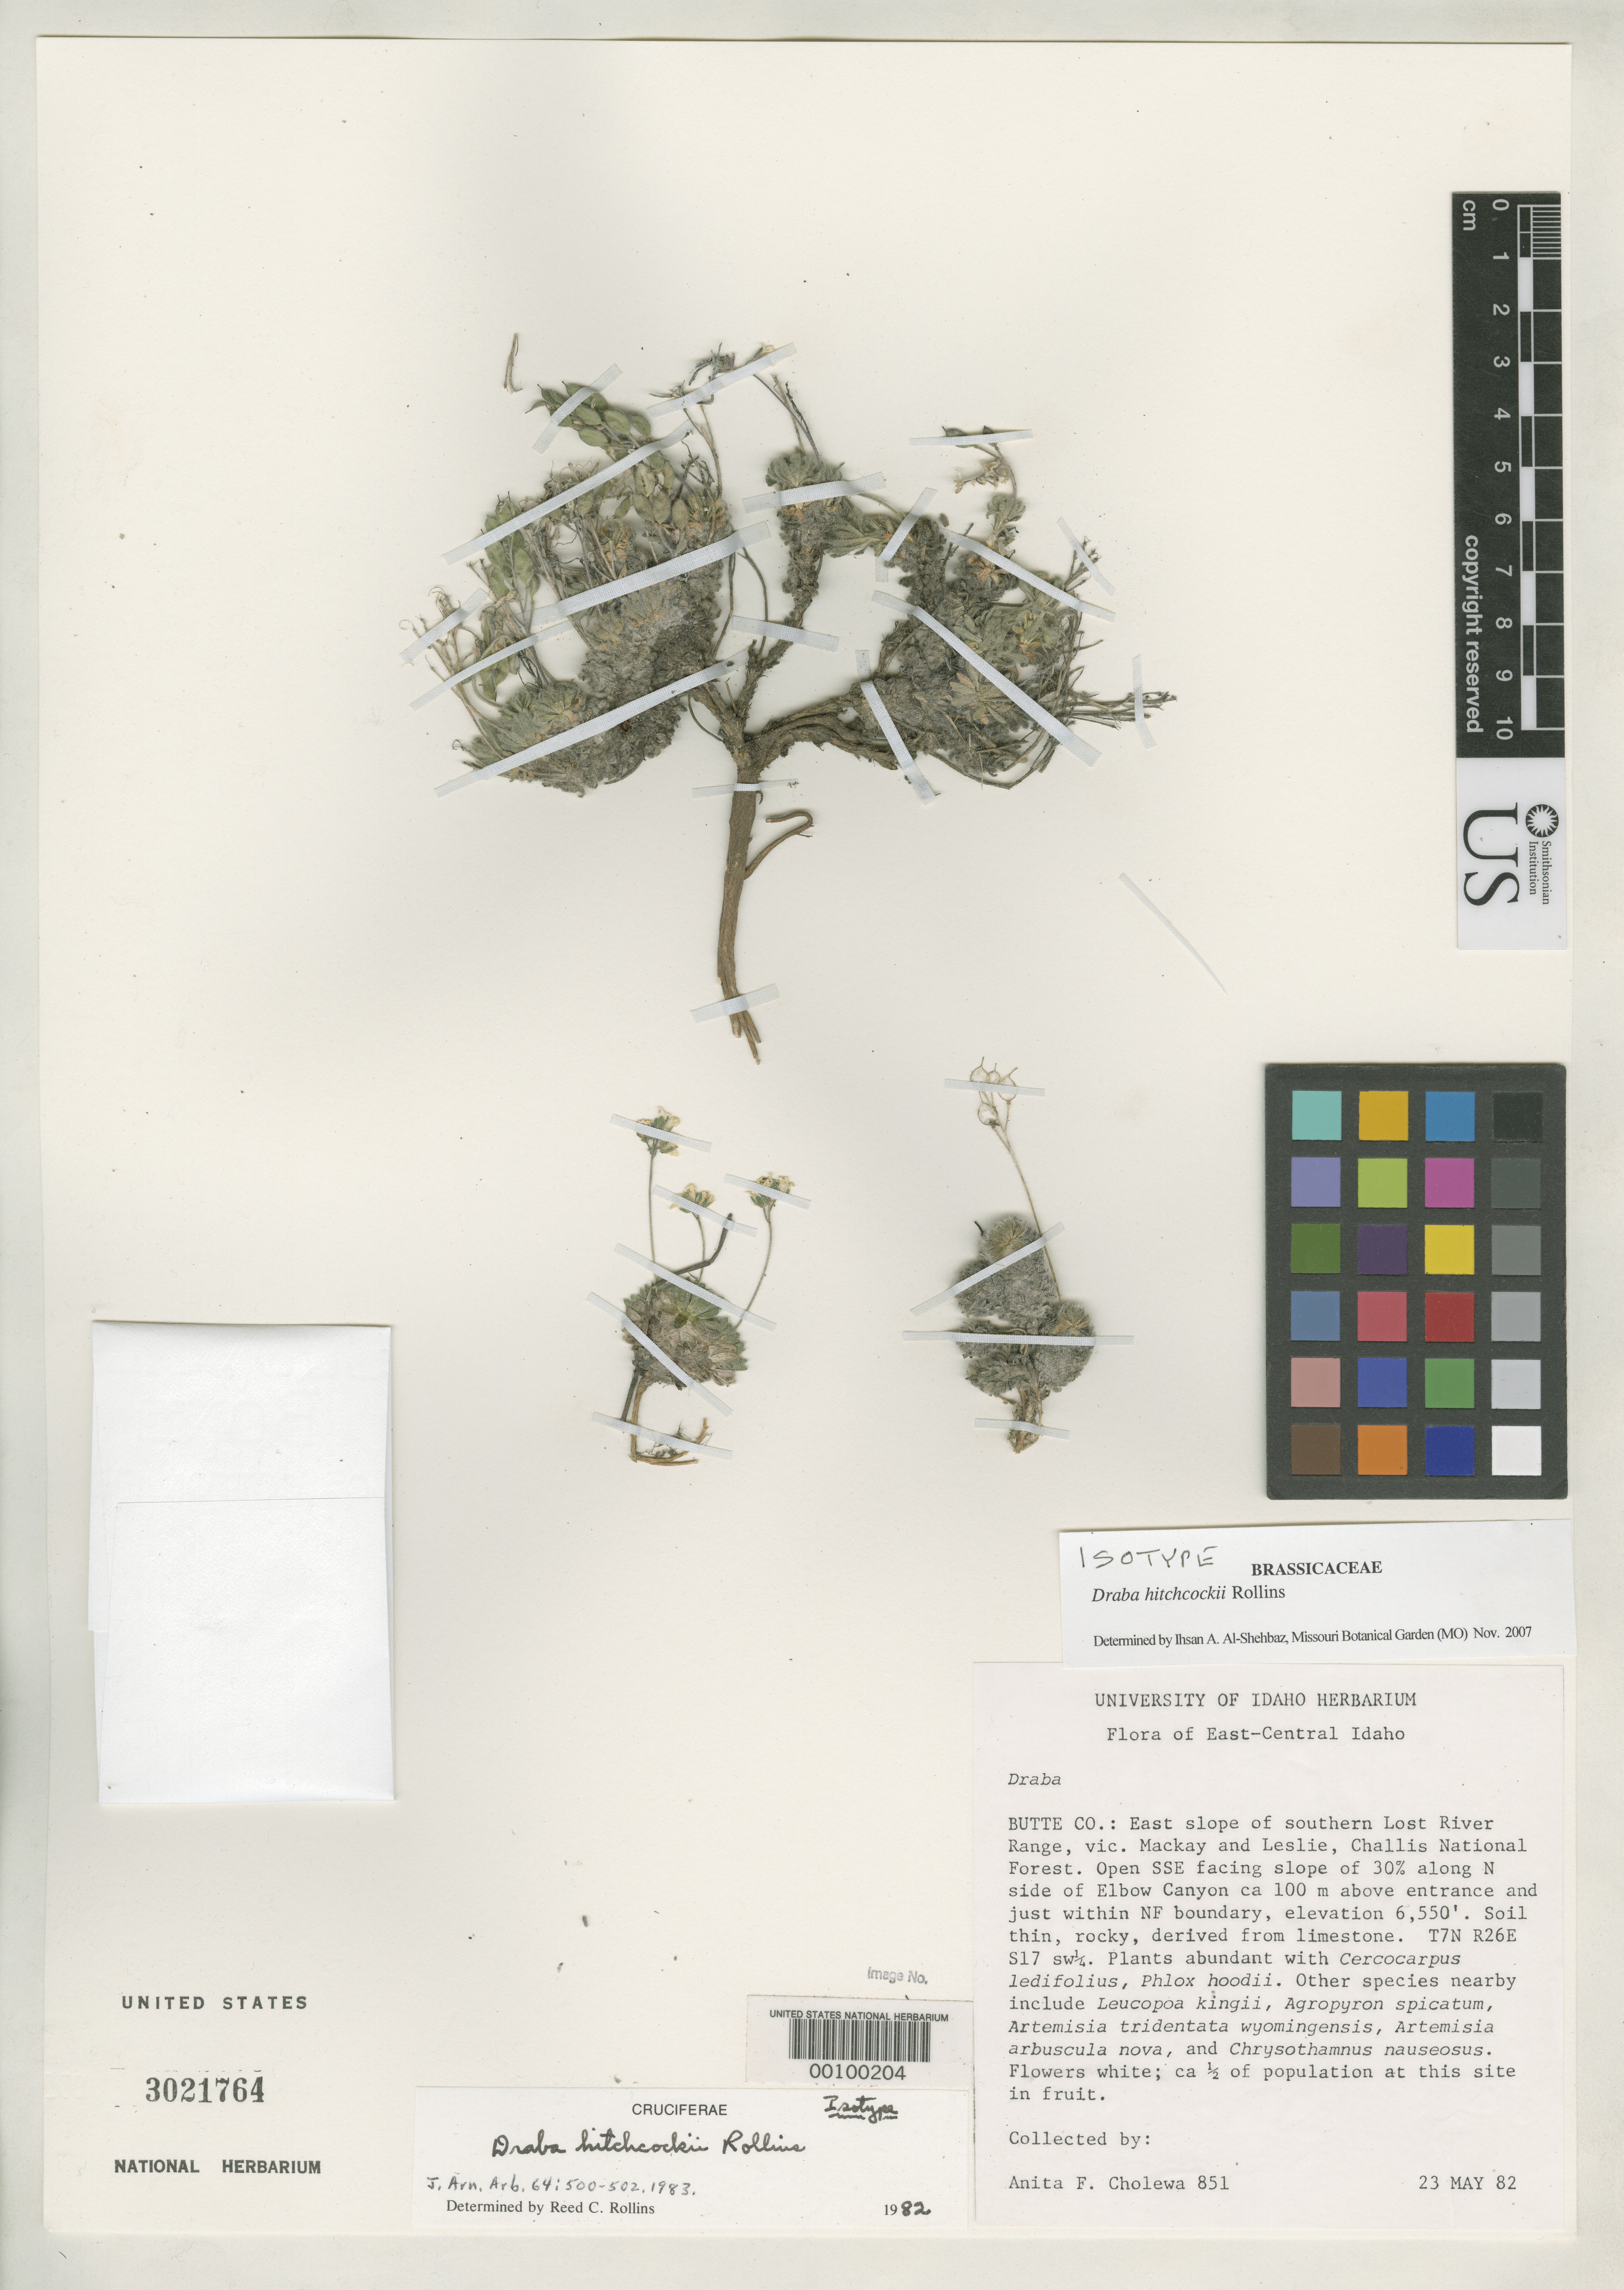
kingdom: Plantae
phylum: Tracheophyta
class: Magnoliopsida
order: Brassicales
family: Brassicaceae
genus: Draba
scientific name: Draba hitchcockii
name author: Rollins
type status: Isotype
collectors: A. Cholewa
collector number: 851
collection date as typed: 23 May 1982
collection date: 1982-05-23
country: United States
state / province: Idaho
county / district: Butte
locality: Challis Nat. Forest, vicinity of Mackay and Leslie; alt. 6550 ft.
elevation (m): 1996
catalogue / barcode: US 3021764